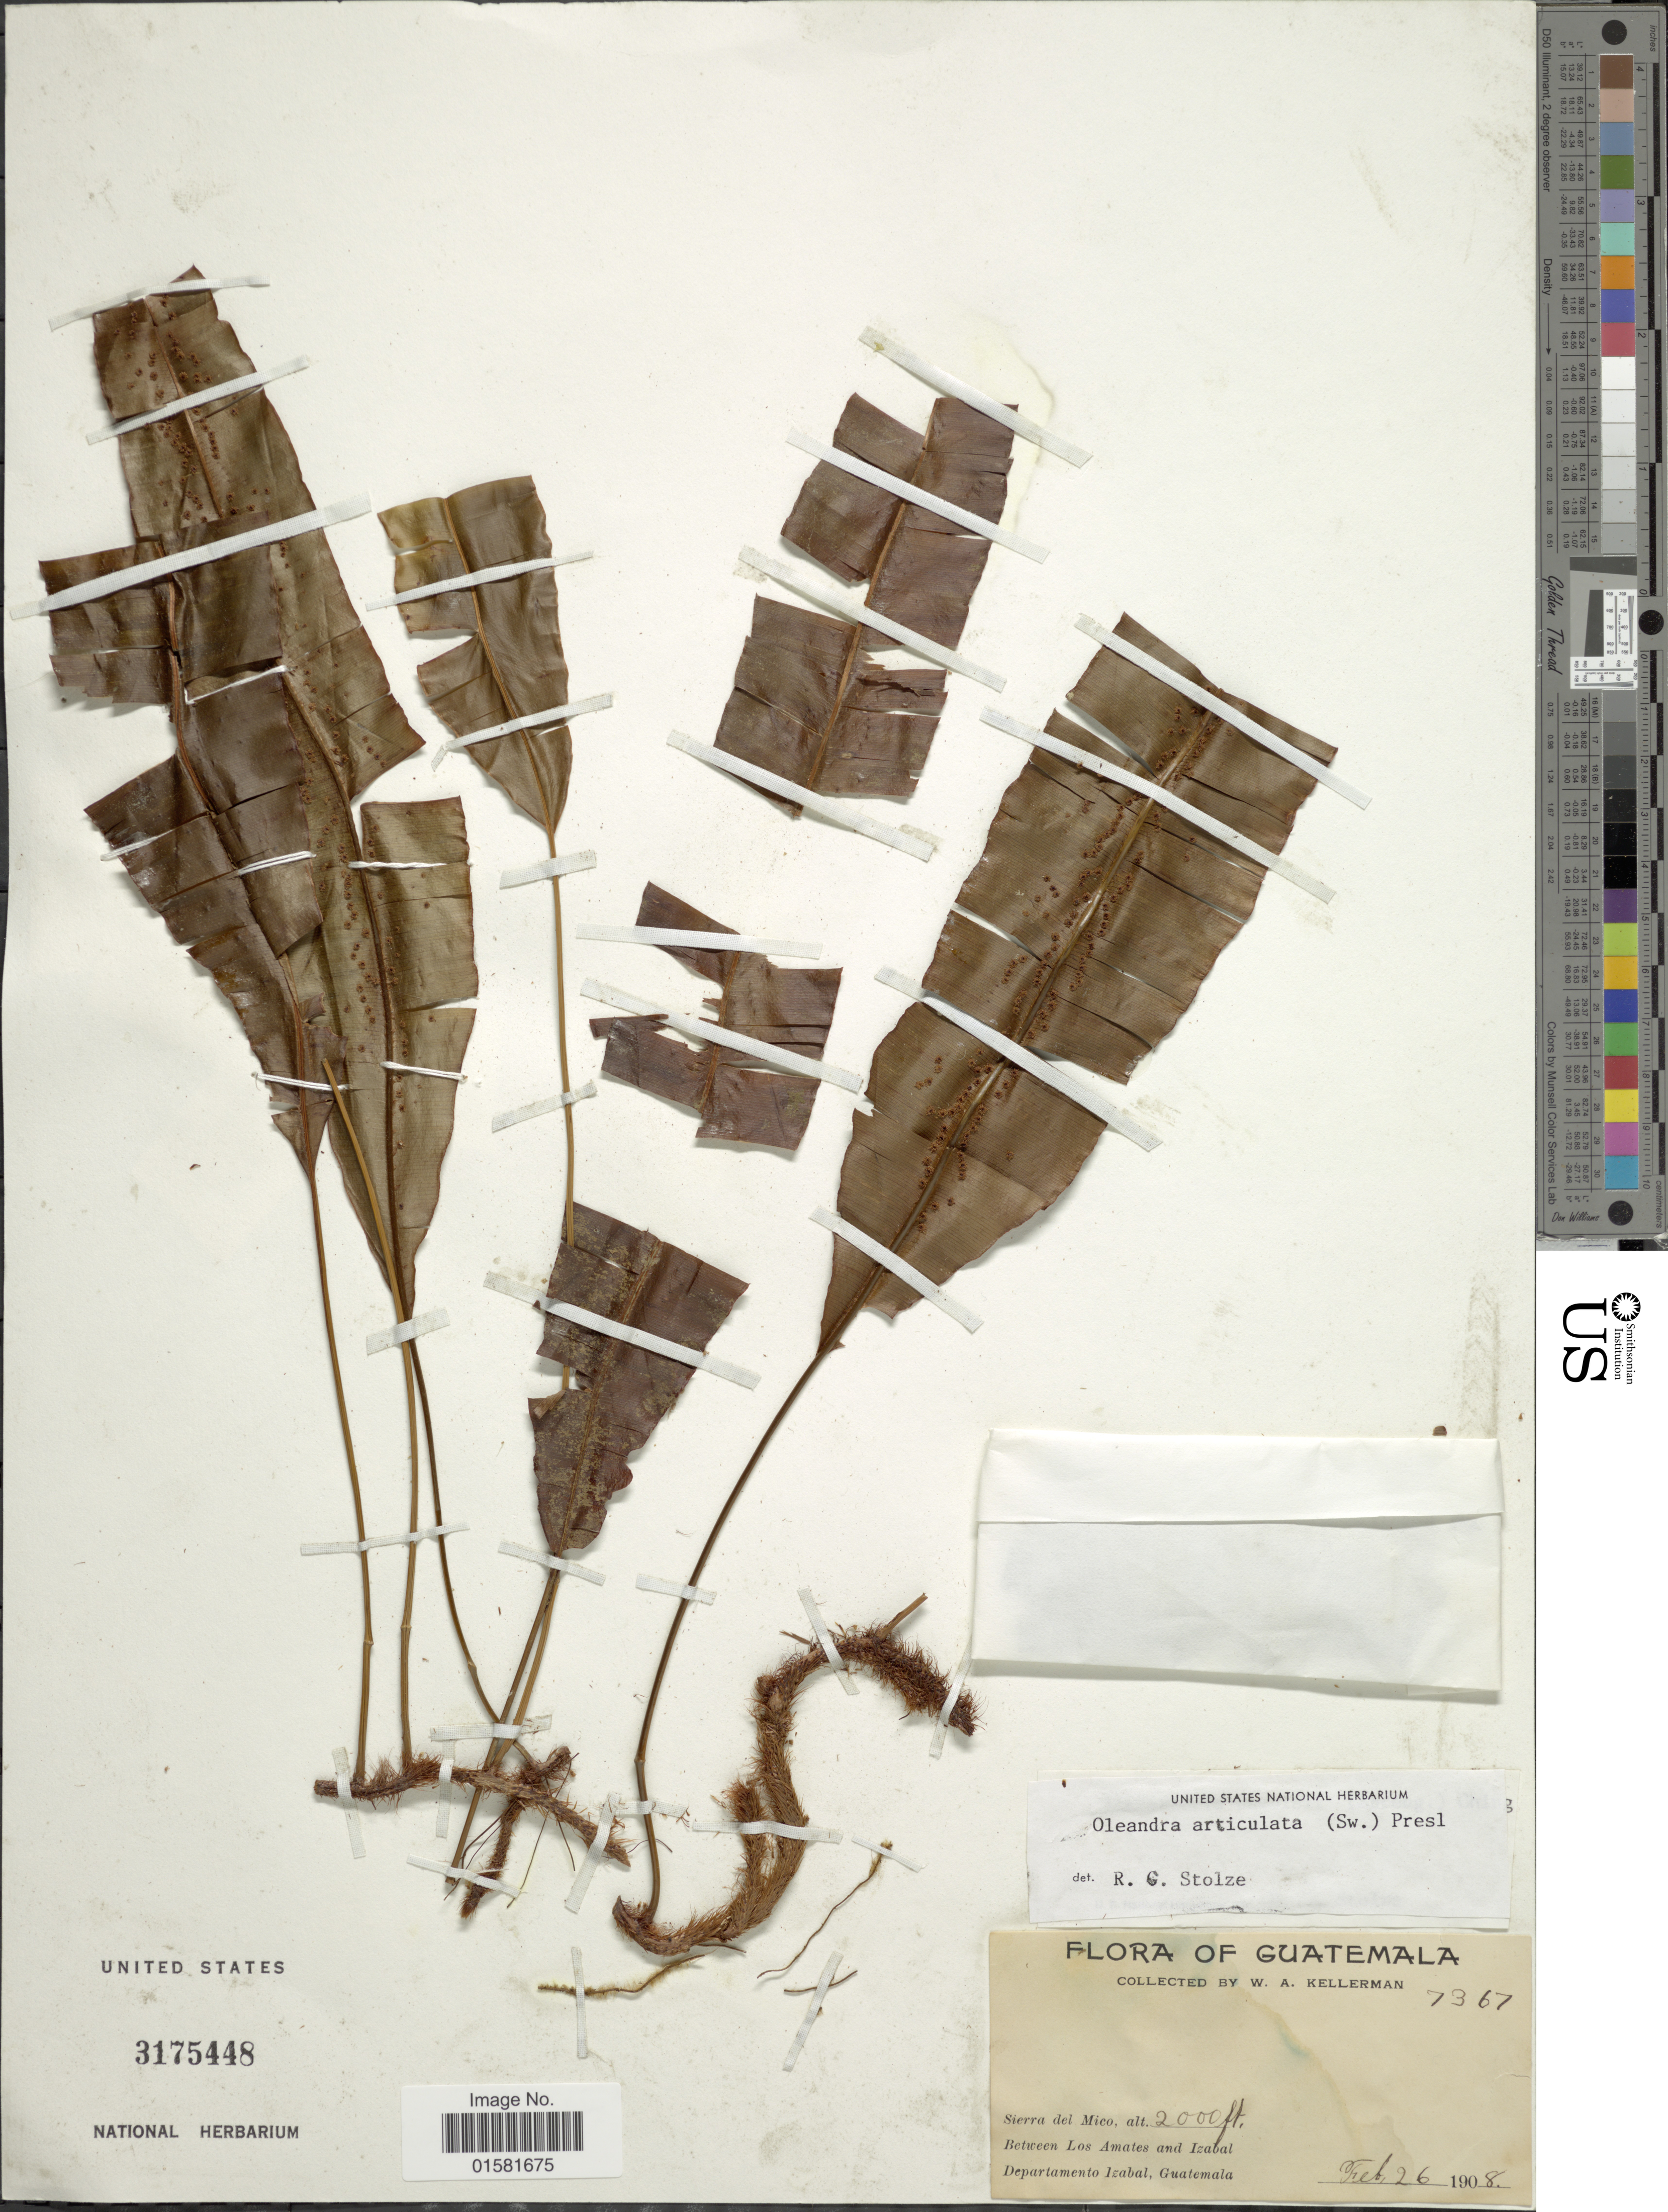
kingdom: Plantae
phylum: Tracheophyta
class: Polypodiopsida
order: Polypodiales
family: Oleandraceae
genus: Oleandra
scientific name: Oleandra articulata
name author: (Sw.) C. Presl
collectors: W. Kellerman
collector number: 7367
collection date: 1908-02-26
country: Guatemala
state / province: Izabal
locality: Guatemala, Sierra del Mico, betwreen Los Amates and Izabal, Departamento Izabal, Guatemala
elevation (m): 610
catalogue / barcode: US 3175448